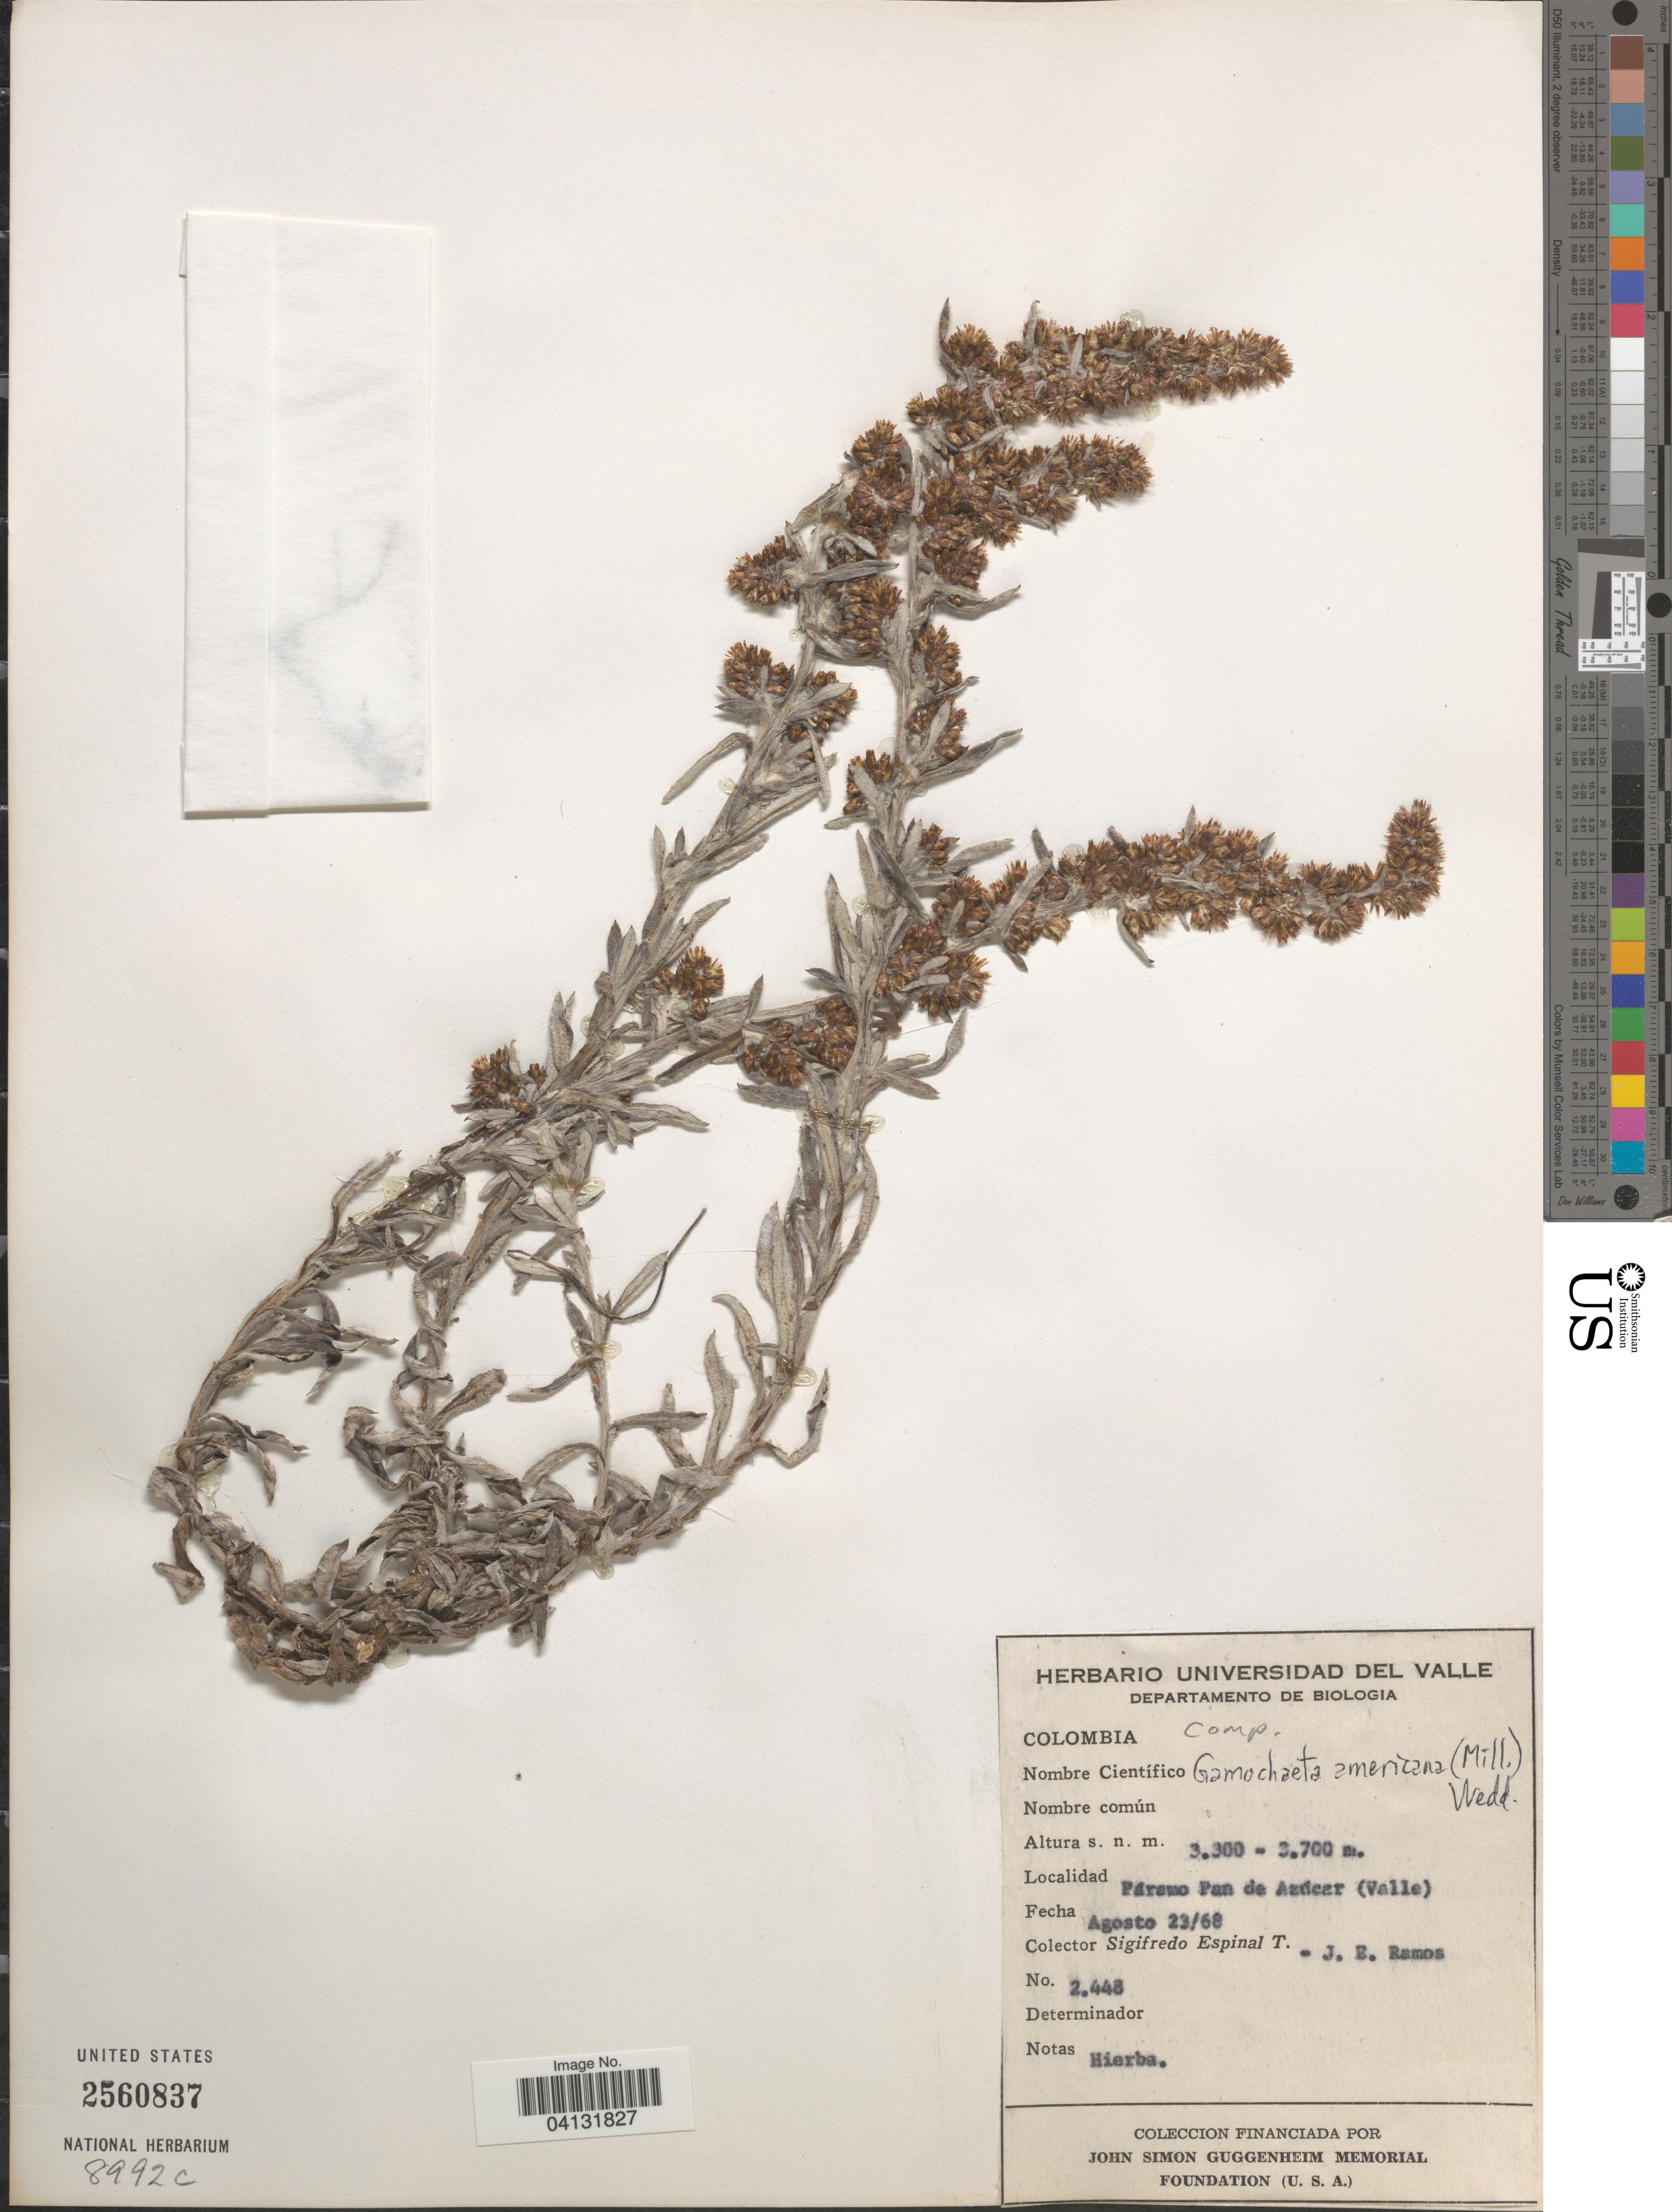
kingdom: Plantae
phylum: Tracheophyta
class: Magnoliopsida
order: Asterales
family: Asteraceae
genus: Gamochaeta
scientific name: Gamochaeta americana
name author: (Mill.) Wedd.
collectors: S. Espinal T. & J. E. Ramos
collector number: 2448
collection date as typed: Transcribed d/m/y: 23/8/68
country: Colombia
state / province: Valle del Cauca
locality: Páramo Pan de Azúcar (Valle).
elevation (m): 3300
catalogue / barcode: US 2560837